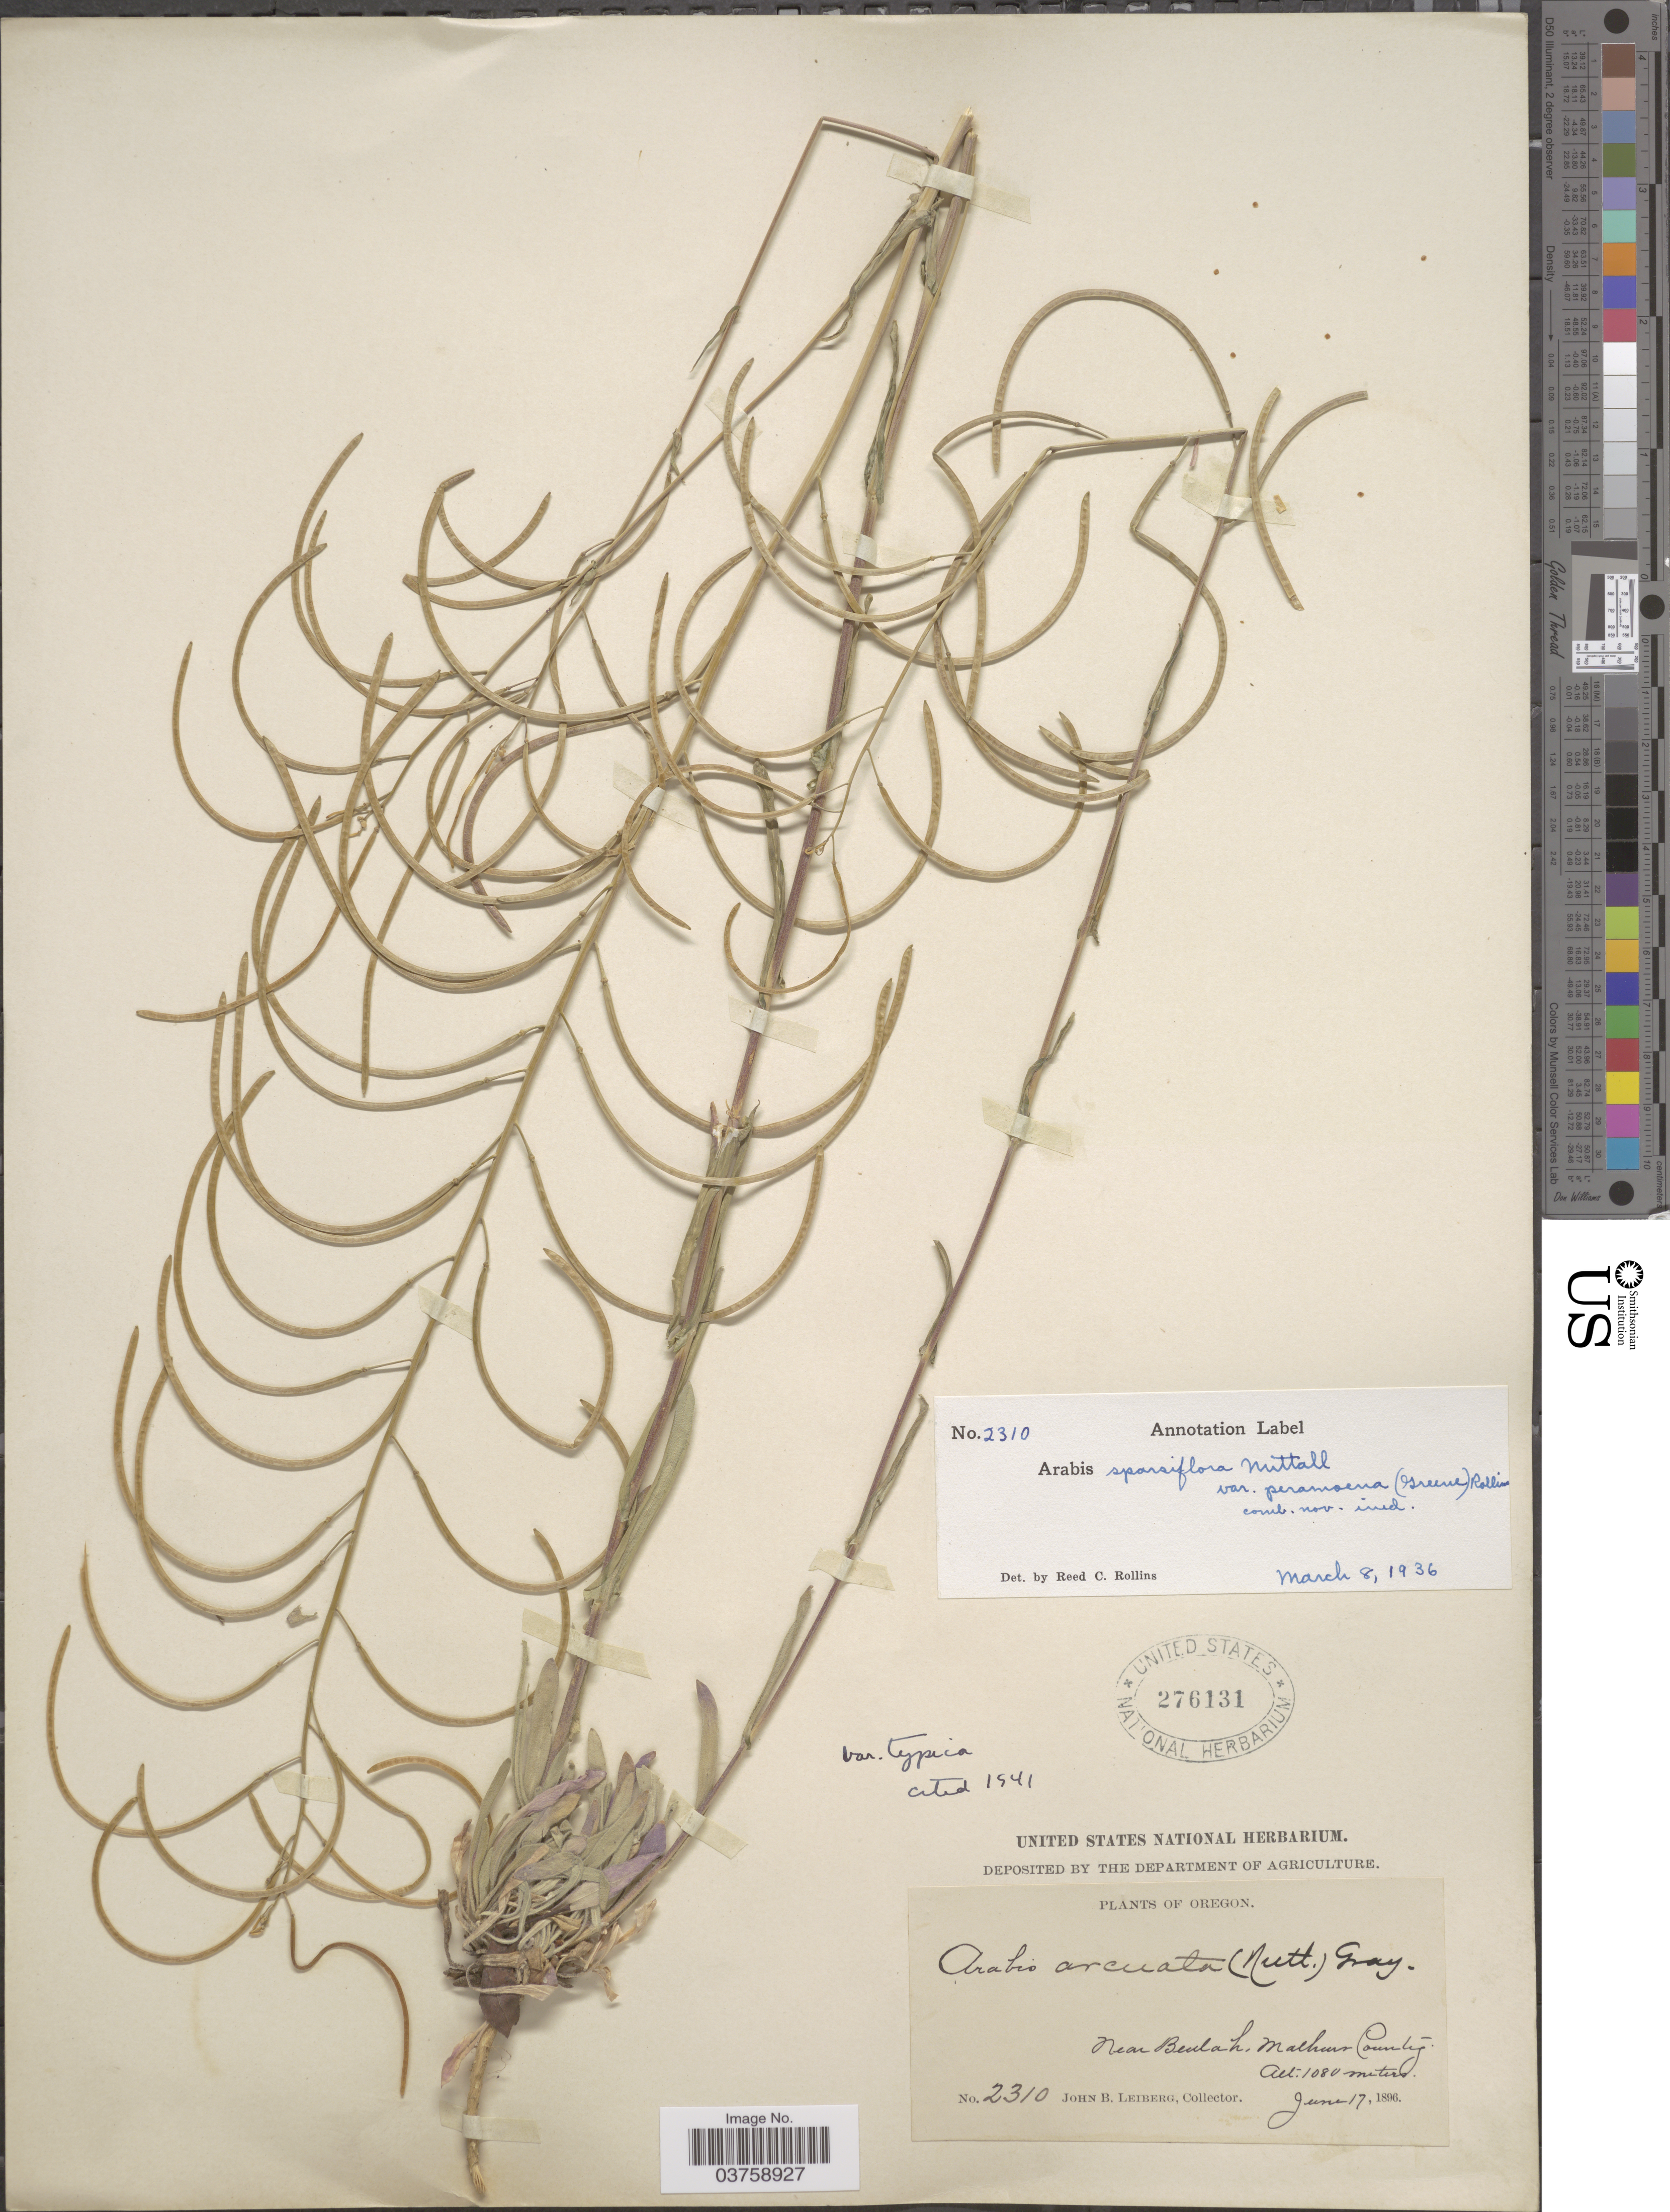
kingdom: Plantae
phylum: Tracheophyta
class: Magnoliopsida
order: Brassicales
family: Brassicaceae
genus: Arabis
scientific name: Arabis sparsiflora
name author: Nutt.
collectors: J. B. Leiberg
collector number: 2310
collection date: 1896-06-17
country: United States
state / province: Oregon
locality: Near Benlah, Malheur County.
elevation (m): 1080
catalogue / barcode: US 276131